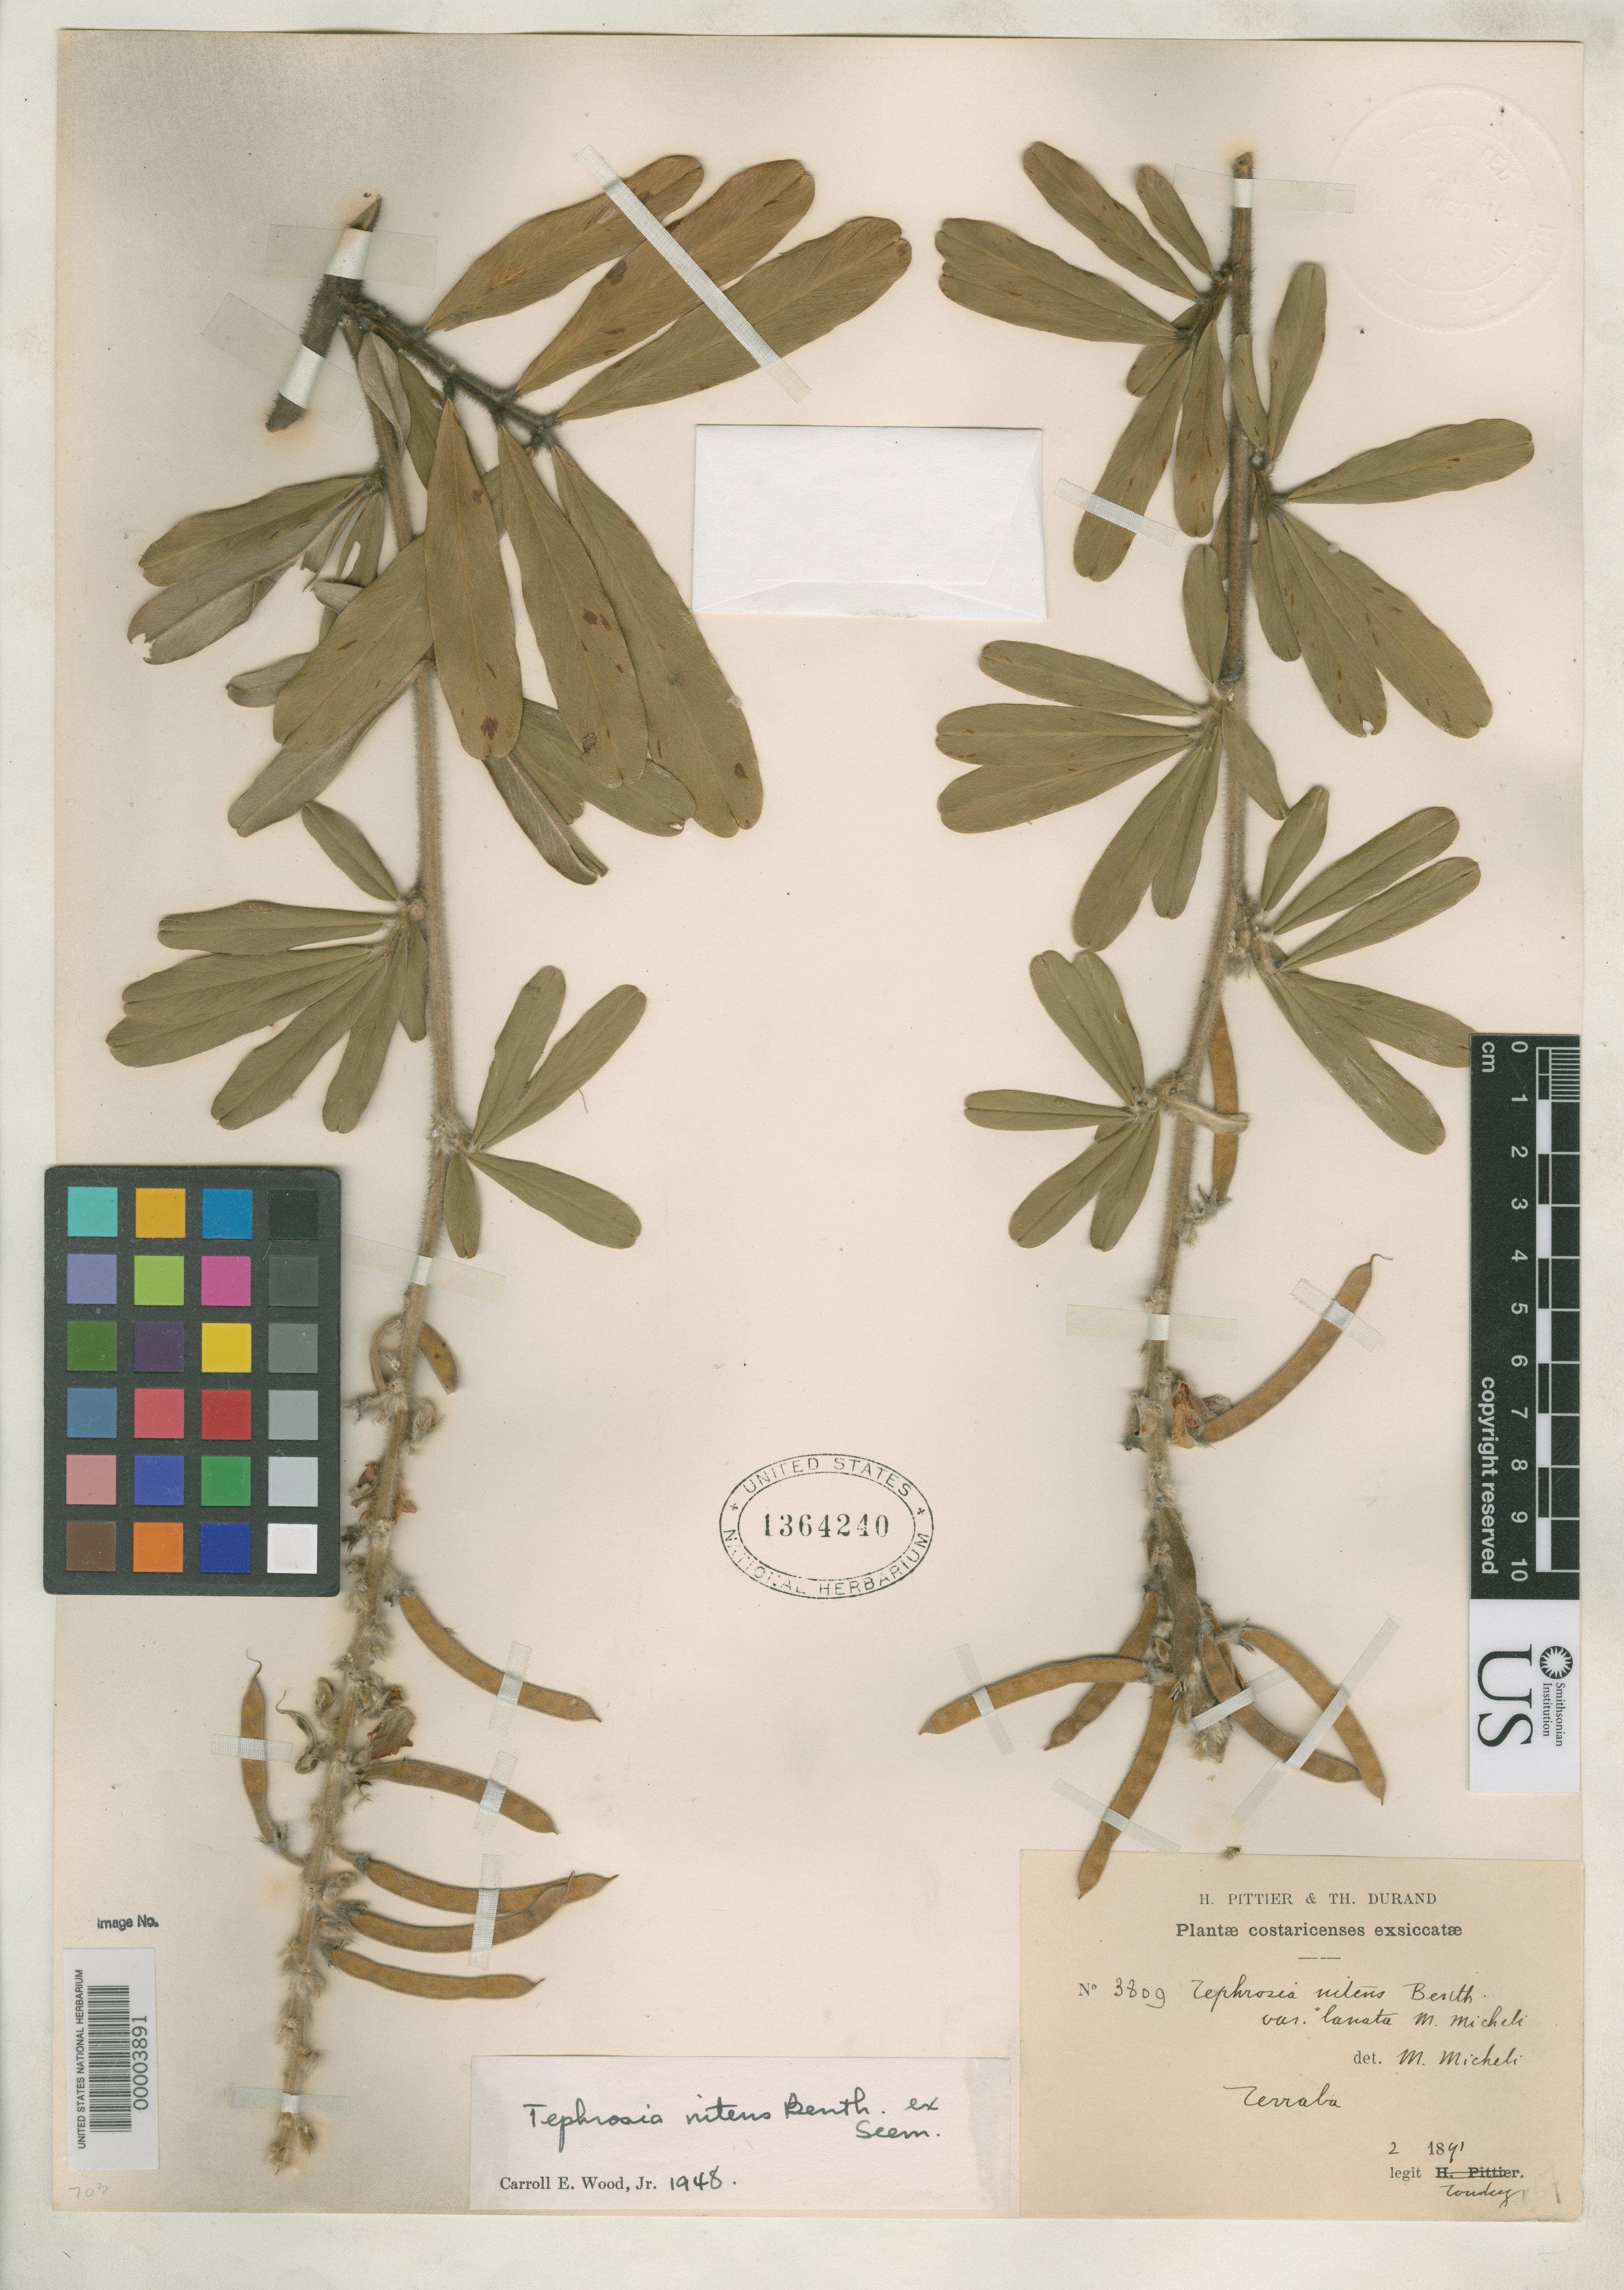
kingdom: Plantae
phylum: Tracheophyta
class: Magnoliopsida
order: Fabales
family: Fabaceae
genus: Tephrosia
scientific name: Tephrosia nitens var. lanata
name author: Micheli in Durand & Pittier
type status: Syntype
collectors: A. Tonduz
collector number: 3809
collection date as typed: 1841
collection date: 1841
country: Costa Rica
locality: Terraba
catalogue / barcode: US 1364240